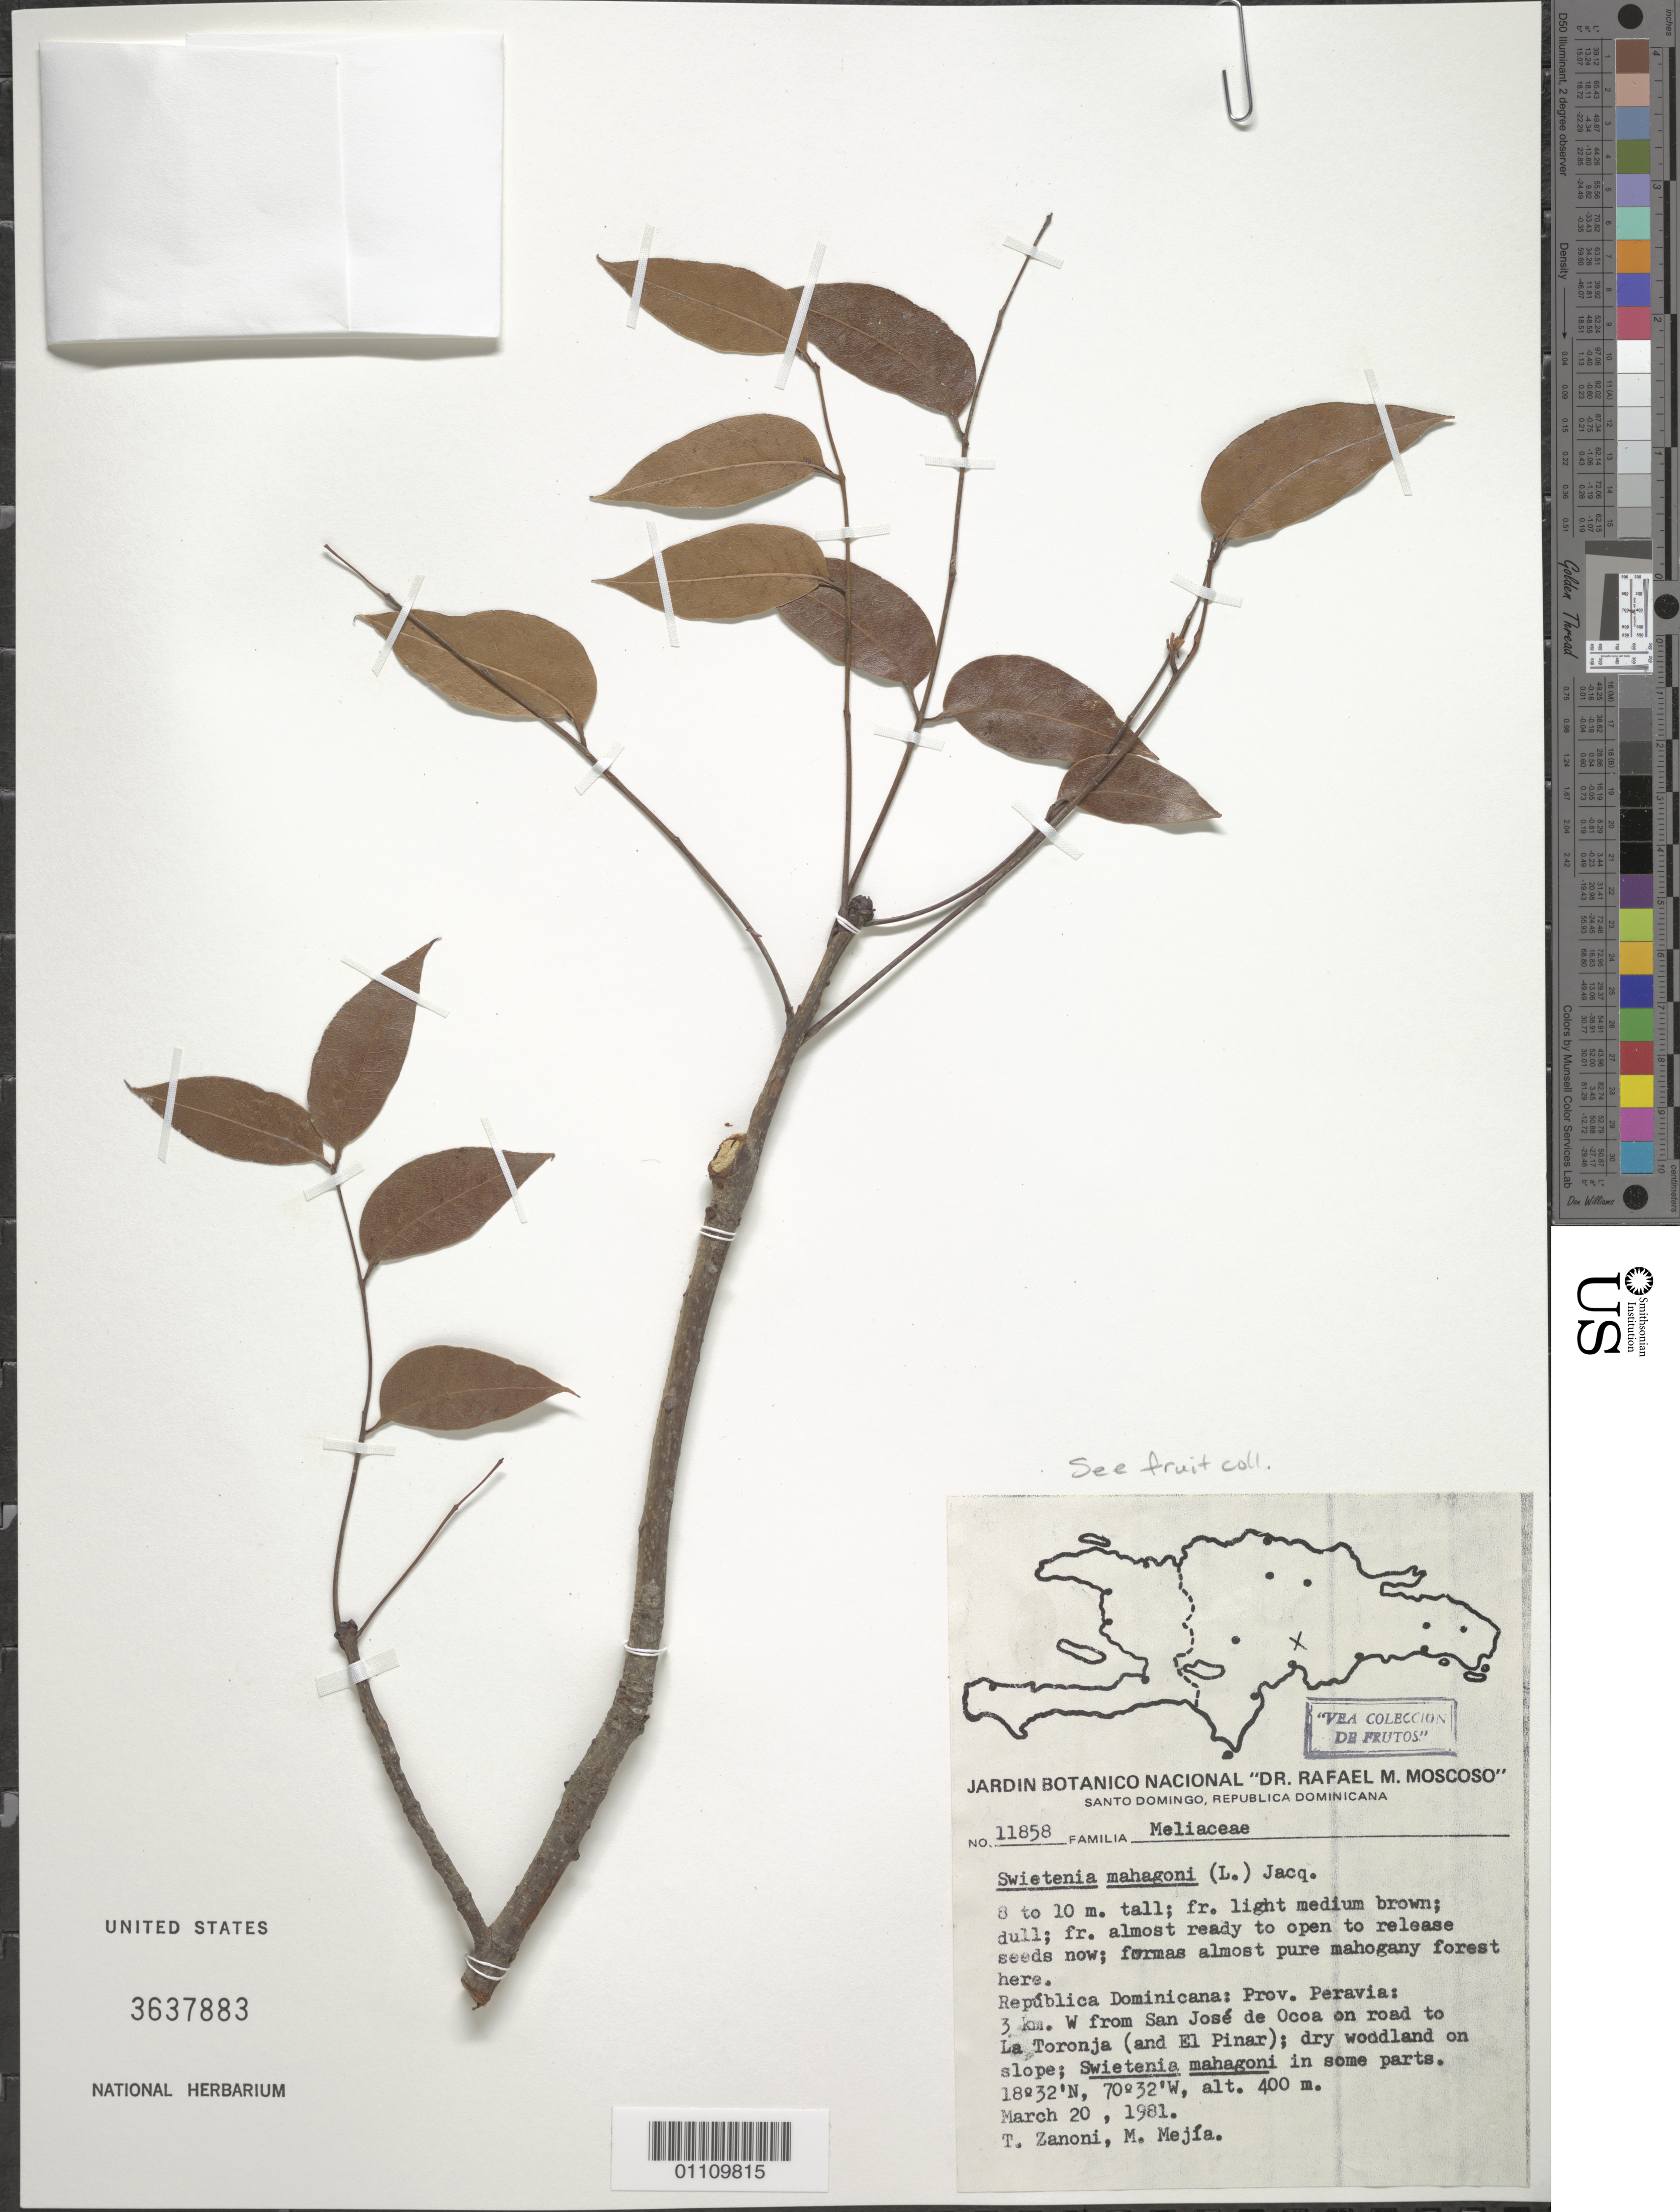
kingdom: Plantae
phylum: Tracheophyta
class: Magnoliopsida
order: Sapindales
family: Meliaceae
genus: Swietenia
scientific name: Swietenia mahagoni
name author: (L.) Jacq.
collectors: T. A. Zanoni & M. Mejia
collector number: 11858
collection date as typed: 20 Mar 1981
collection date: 1981-03-20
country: Dominican Republic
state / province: Peravia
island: Hispaniola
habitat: Dry woodland on slope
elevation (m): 400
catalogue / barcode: US 3637883